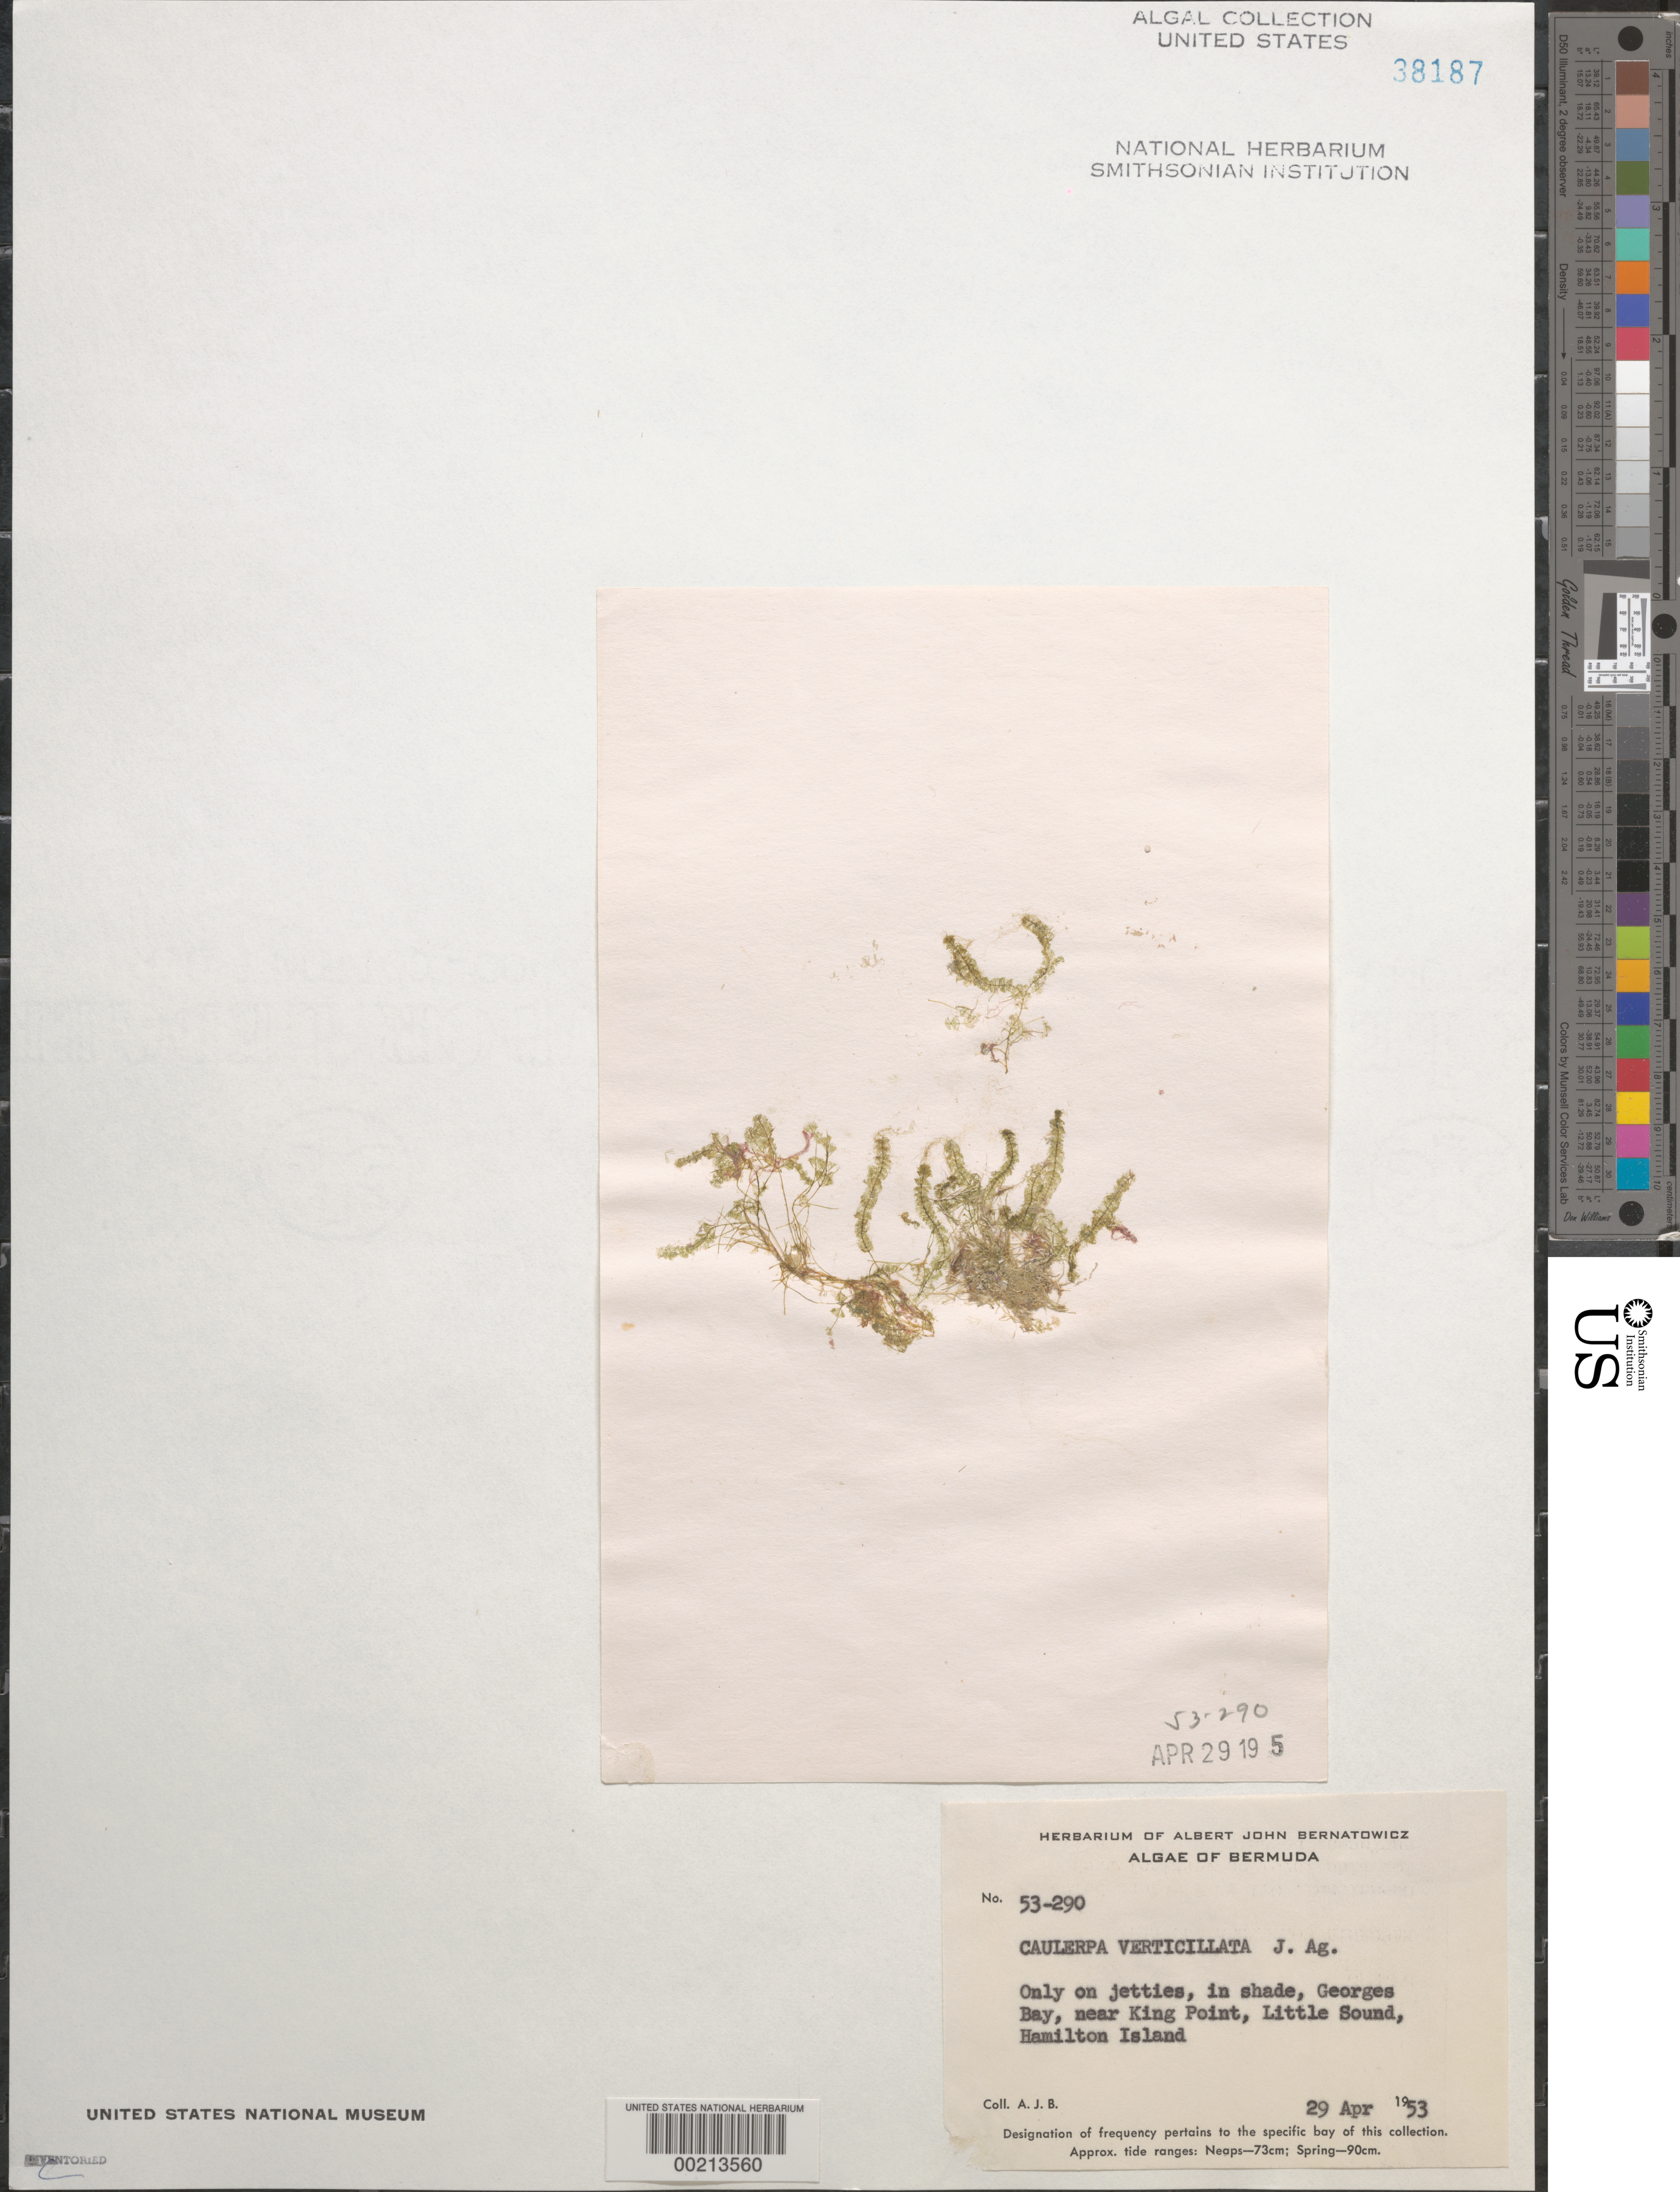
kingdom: Plantae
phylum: Chlorophyta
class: Ulvophyceae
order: Bryopsidales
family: Caulerpaceae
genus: Caulerpa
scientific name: Caulerpa verticillata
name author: J. Agardh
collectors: A. Bernatowicz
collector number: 53-290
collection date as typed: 29 Apr 1953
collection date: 1953-04-29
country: Bermuda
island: Bermuda Island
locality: George's Bay, near King Point, Little Sound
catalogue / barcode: US 38187